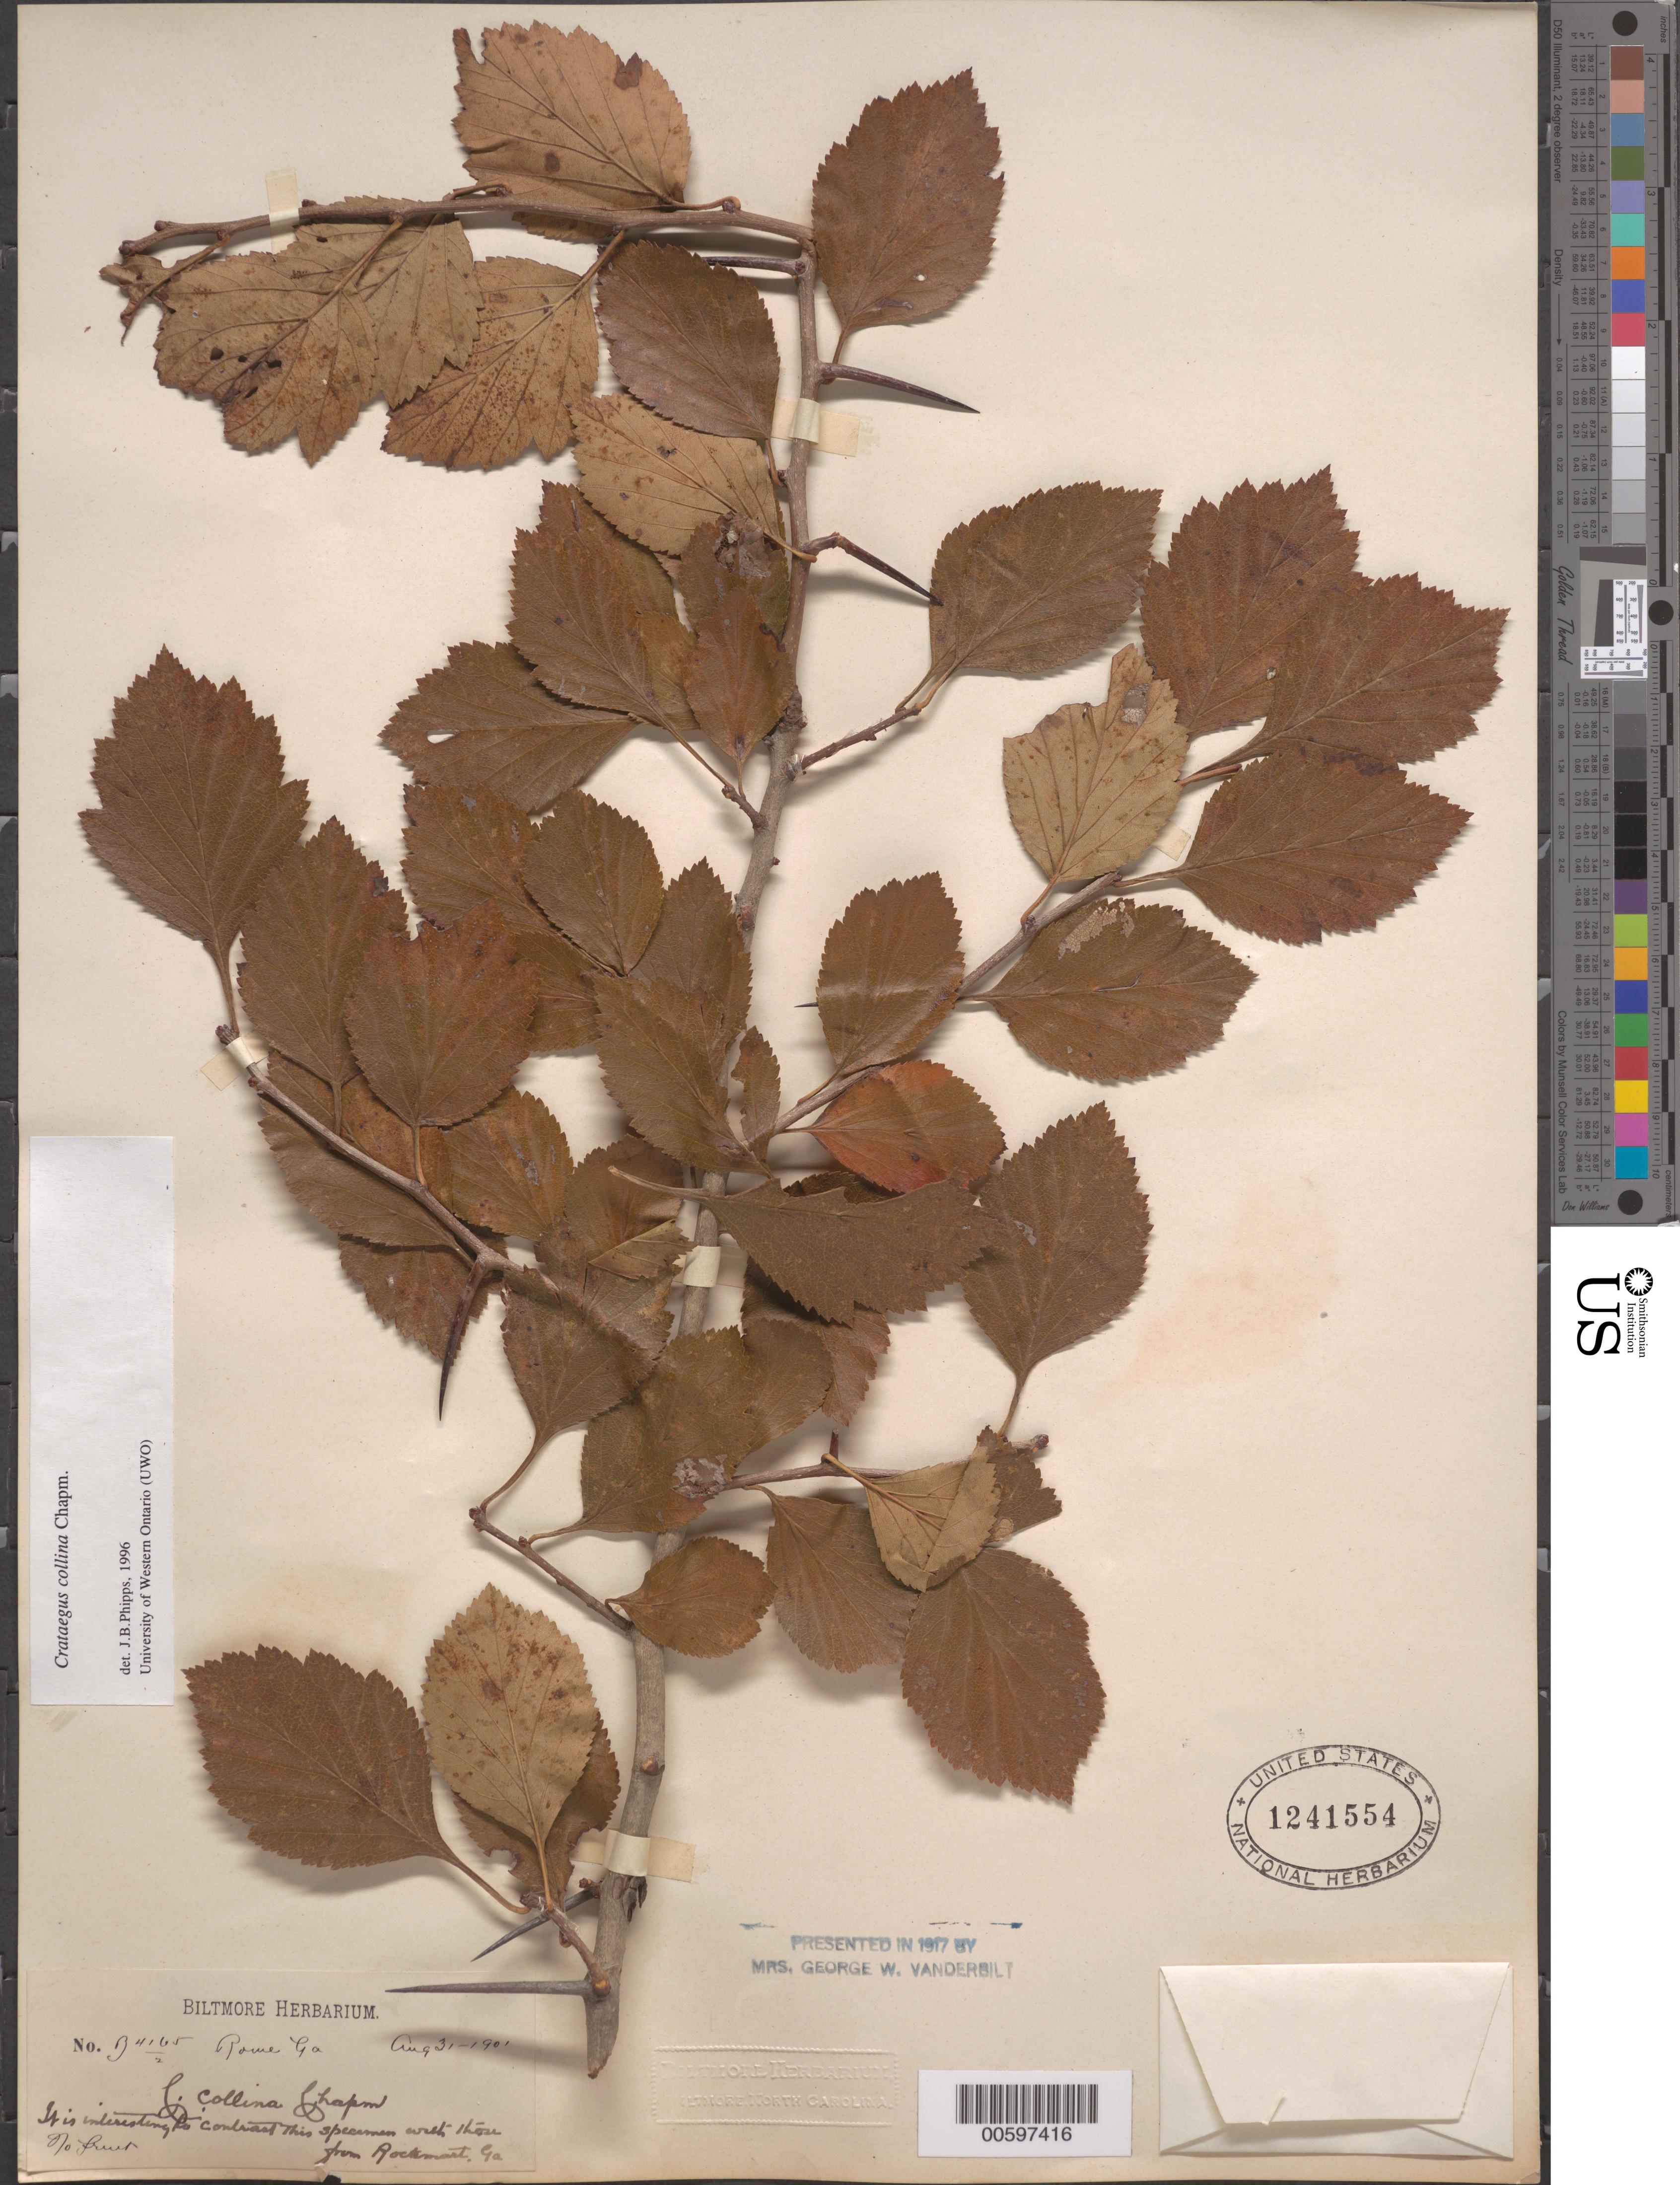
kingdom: Plantae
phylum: Tracheophyta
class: Magnoliopsida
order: Rosales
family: Rosaceae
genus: Crataegus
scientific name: Crataegus collina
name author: Chapm.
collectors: ex herb. Biltmore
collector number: B4165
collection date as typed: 31 Aug 1901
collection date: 1901-08-31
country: United States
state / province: Georgia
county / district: Floyd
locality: Rome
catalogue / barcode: US 1241554